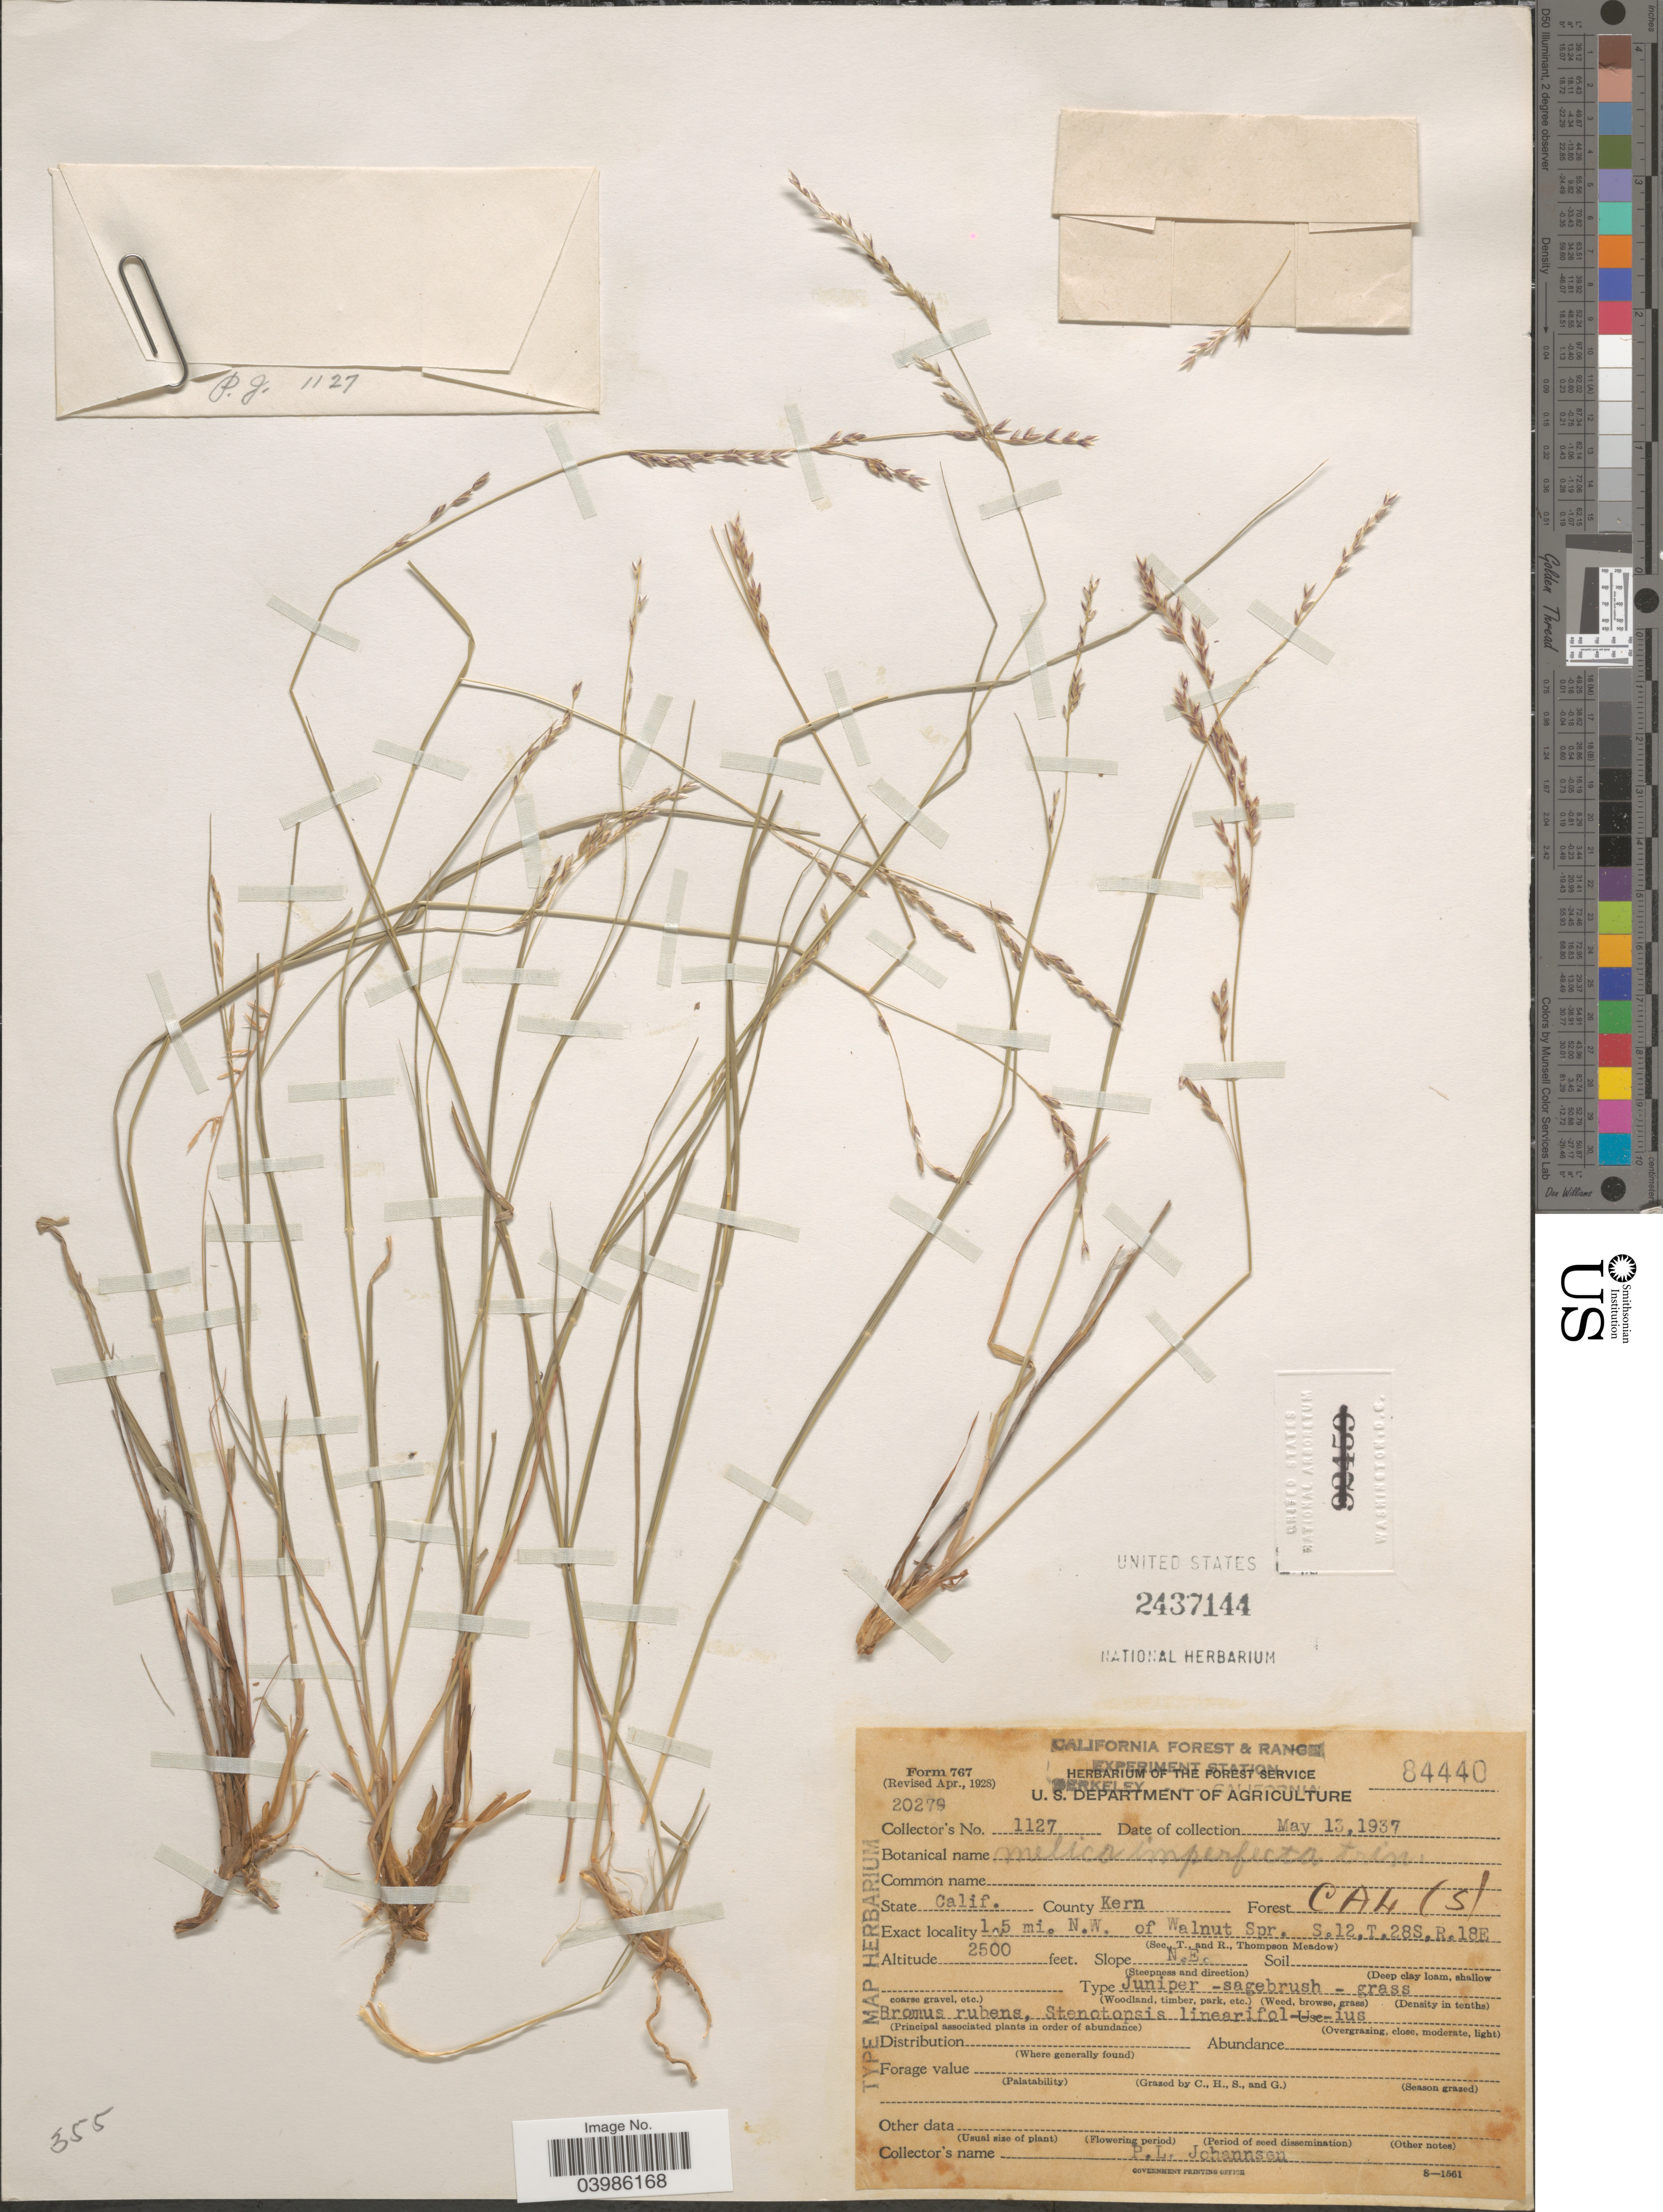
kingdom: Plantae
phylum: Tracheophyta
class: Liliopsida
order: Poales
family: Poaceae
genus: Melica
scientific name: Melica imperfecta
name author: Trin.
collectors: P. Johannsen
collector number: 1127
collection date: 1937-05-13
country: United States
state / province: California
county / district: Kern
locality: County Kern. Forest CAH (S). 1.5 mi. N.W. of Walnut Spr. S.12.T.28S.R.18E. Slope N.E.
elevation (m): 762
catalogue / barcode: US 2437144